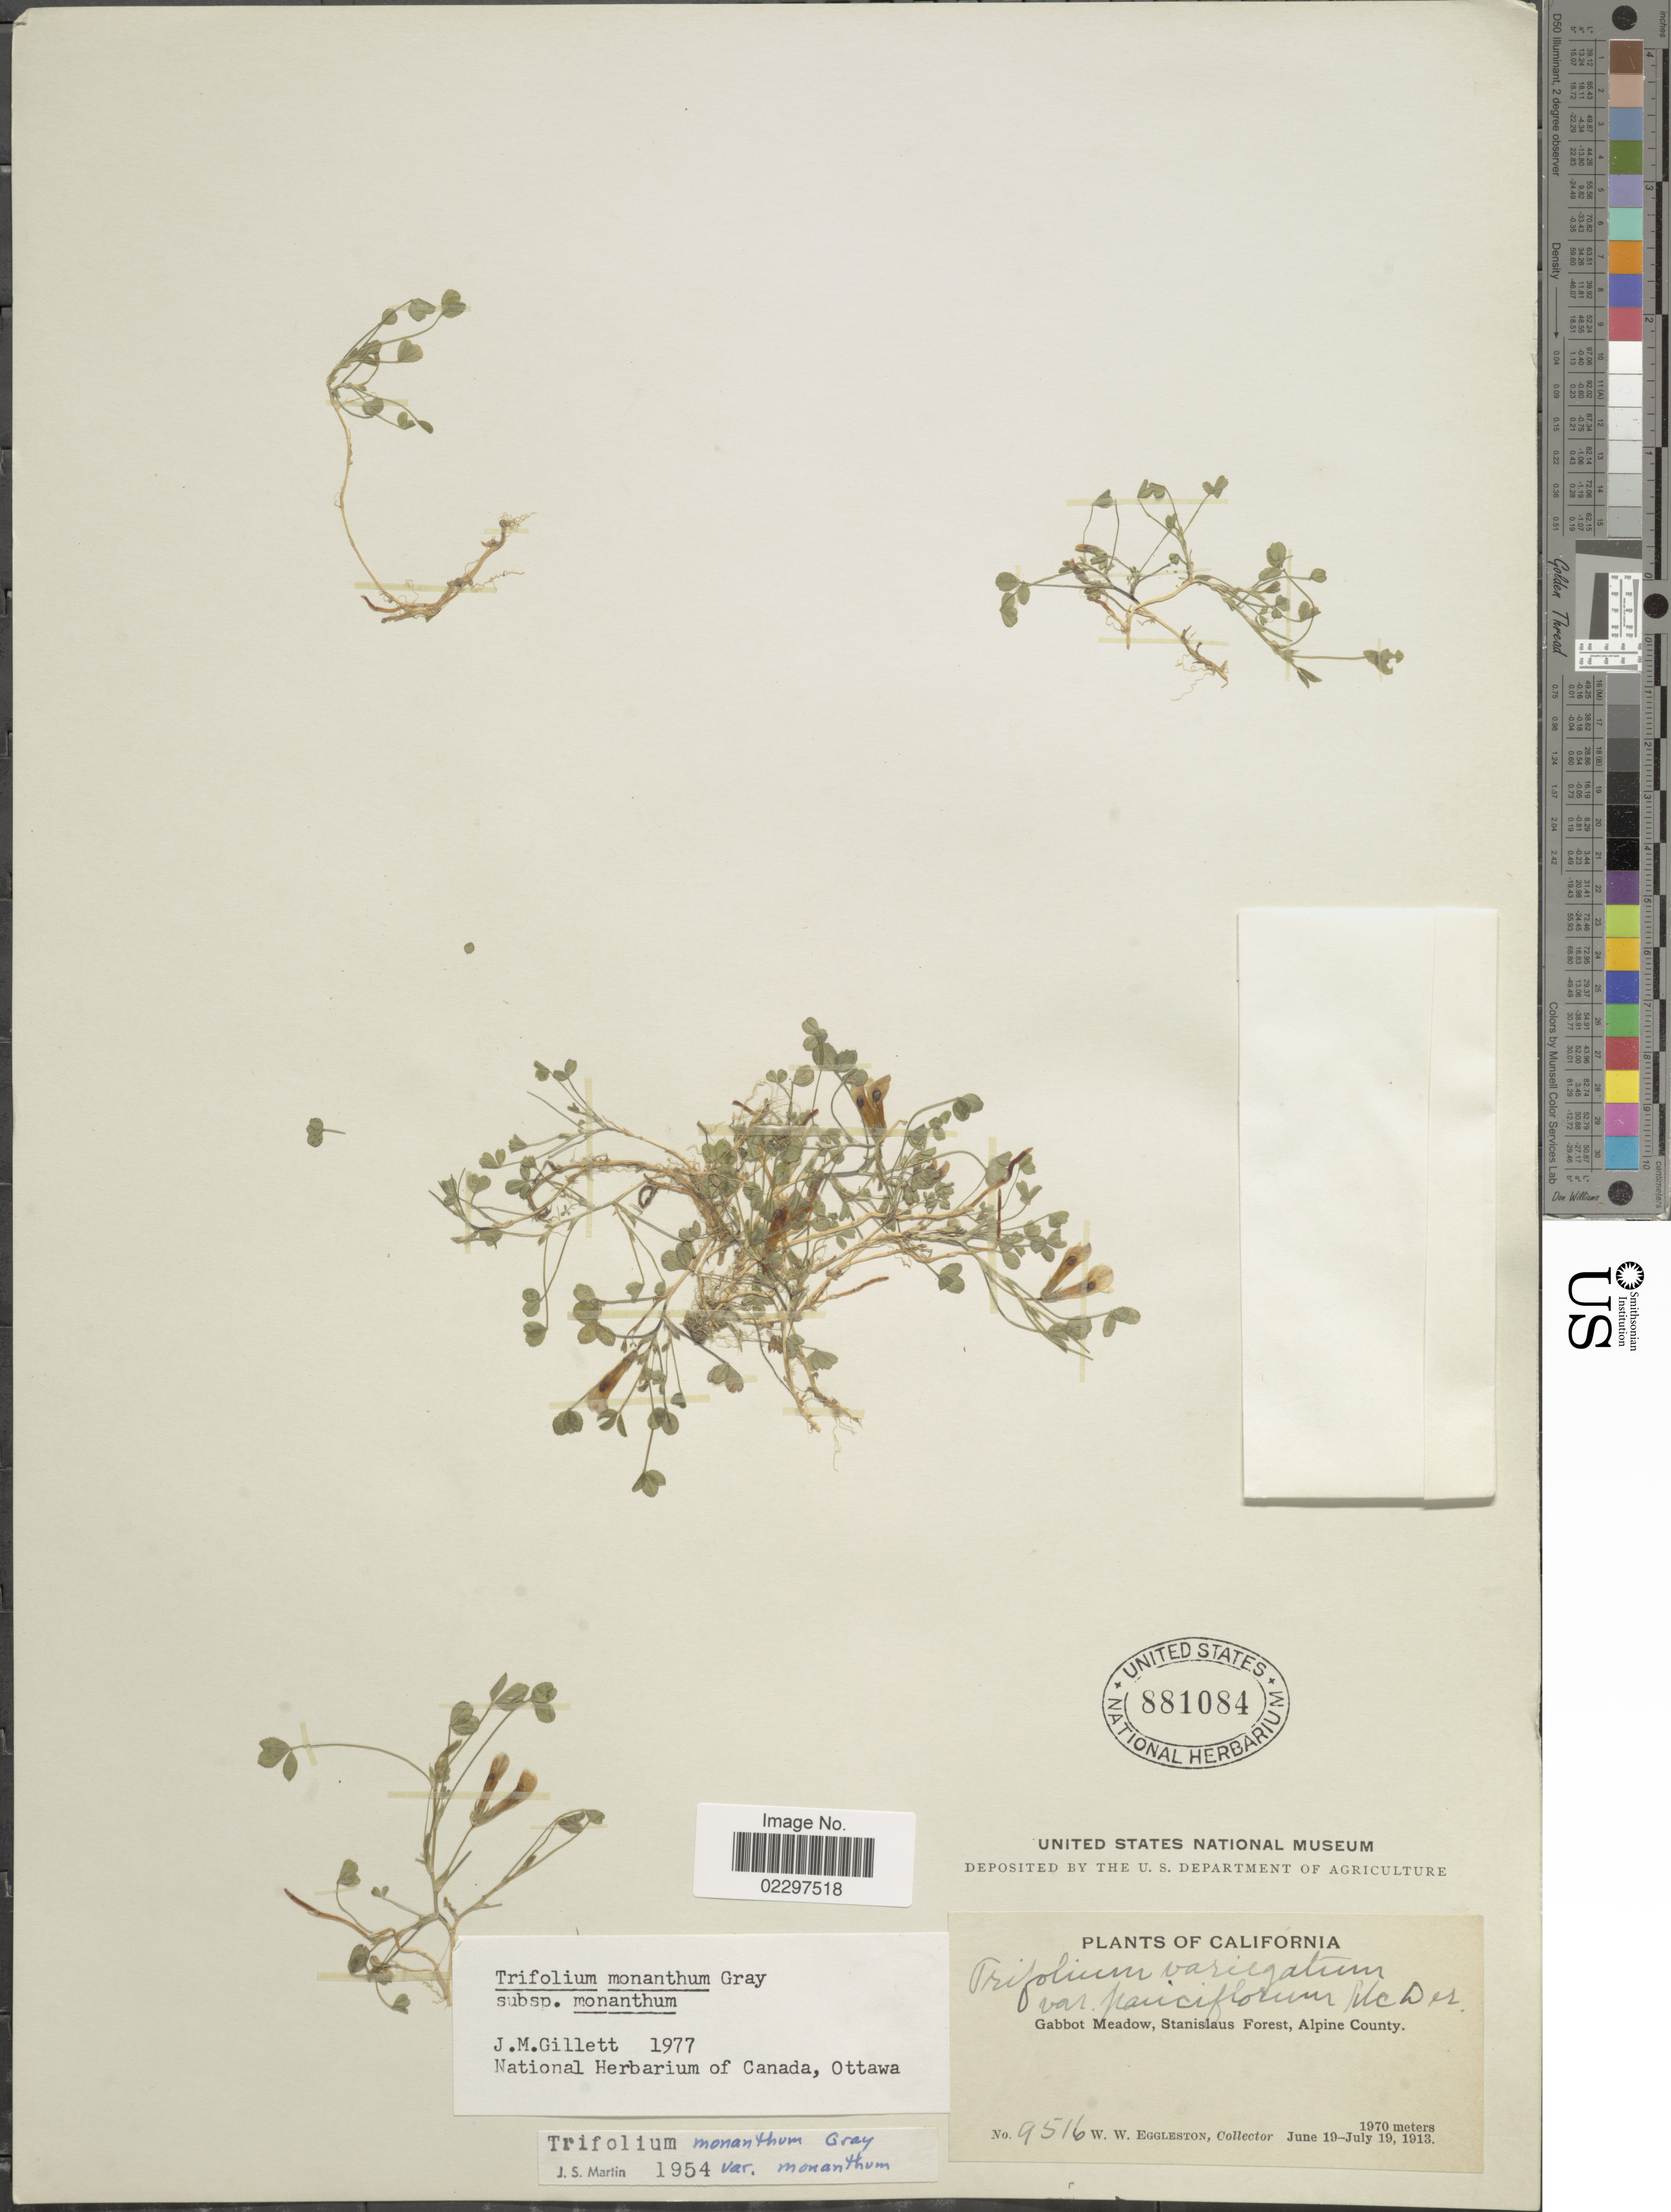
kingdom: Plantae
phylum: Tracheophyta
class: Magnoliopsida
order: Fabales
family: Fabaceae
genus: Trifolium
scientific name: Trifolium monanthum subsp. monanthum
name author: A. Gray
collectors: W. W. Eggleston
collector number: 9516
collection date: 1913-06-19/1913-07-19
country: United States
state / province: California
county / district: Alpine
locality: Gabbot Meadow, Stanislaus Forest, Alpine County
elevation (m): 1970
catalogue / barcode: US 881084